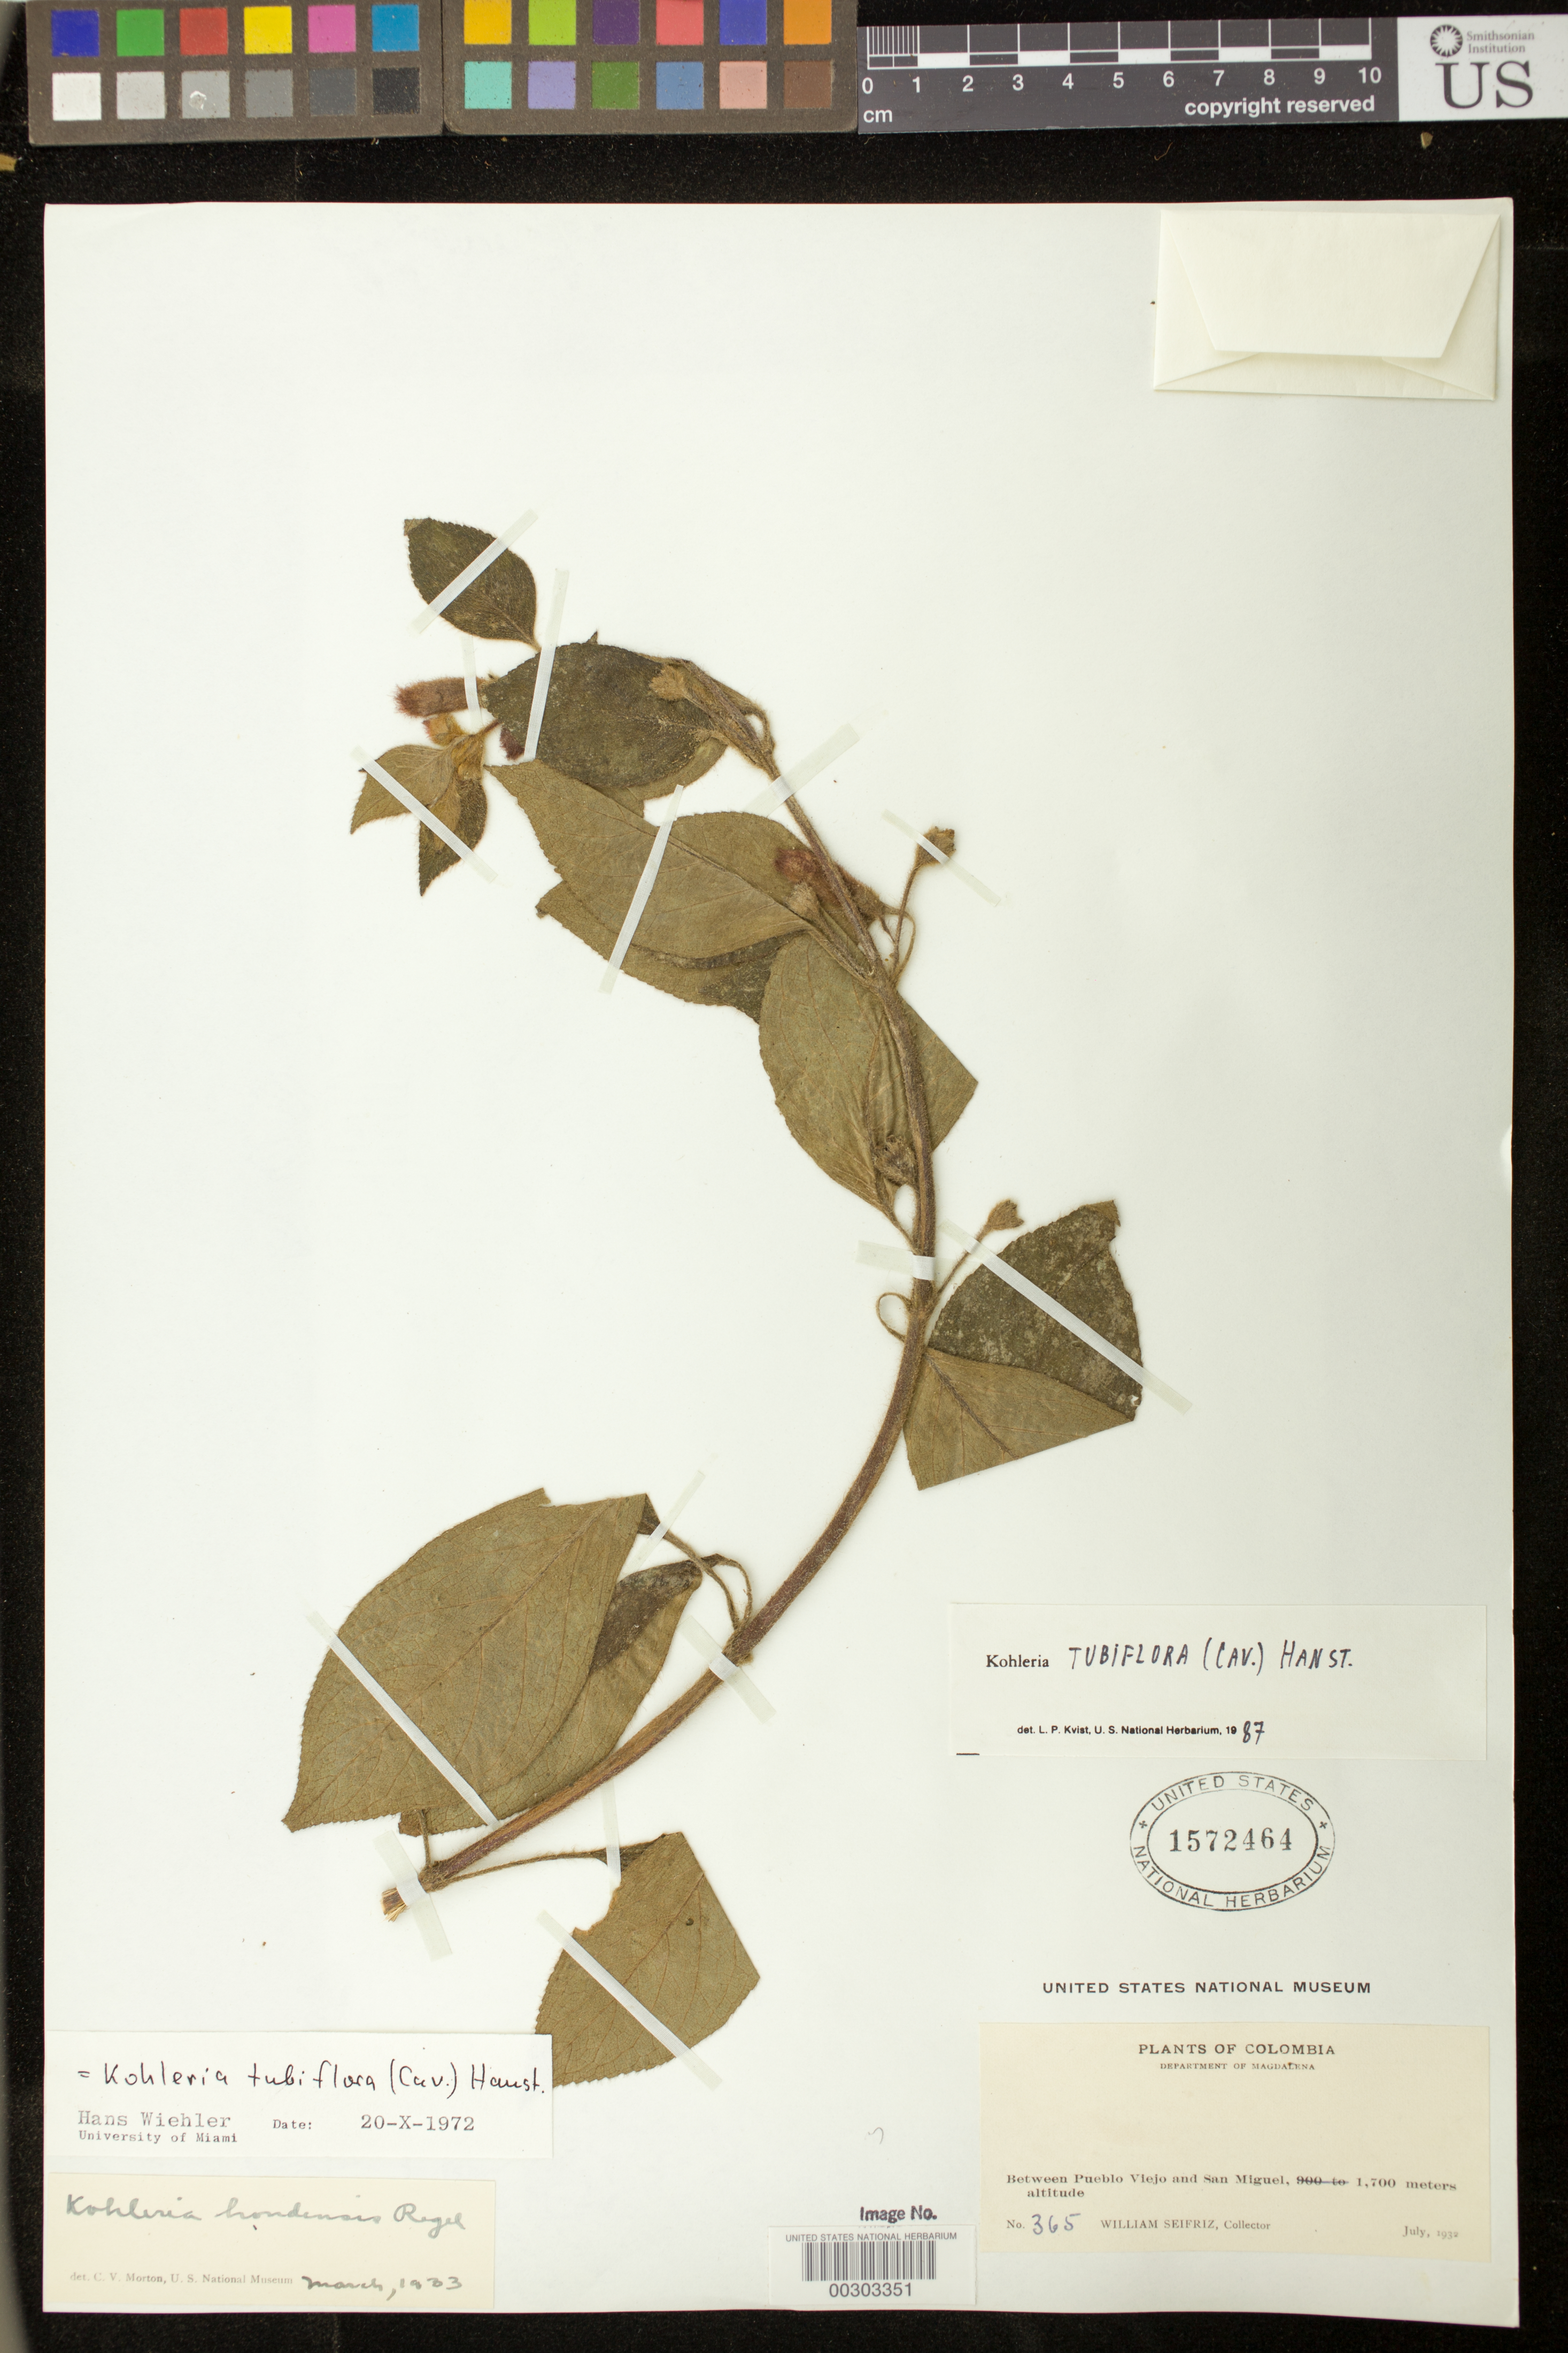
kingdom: Plantae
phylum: Tracheophyta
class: Magnoliopsida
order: Lamiales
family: Gesneriaceae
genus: Kohleria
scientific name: Kohleria tubiflora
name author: (Cav.) Hanst.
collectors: W. Seifriz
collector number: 365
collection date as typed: Jul 1932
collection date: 1932-07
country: Colombia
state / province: Magdalena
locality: Between Pueblo Viejo and San Miguel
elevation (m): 1700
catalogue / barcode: US 1572464